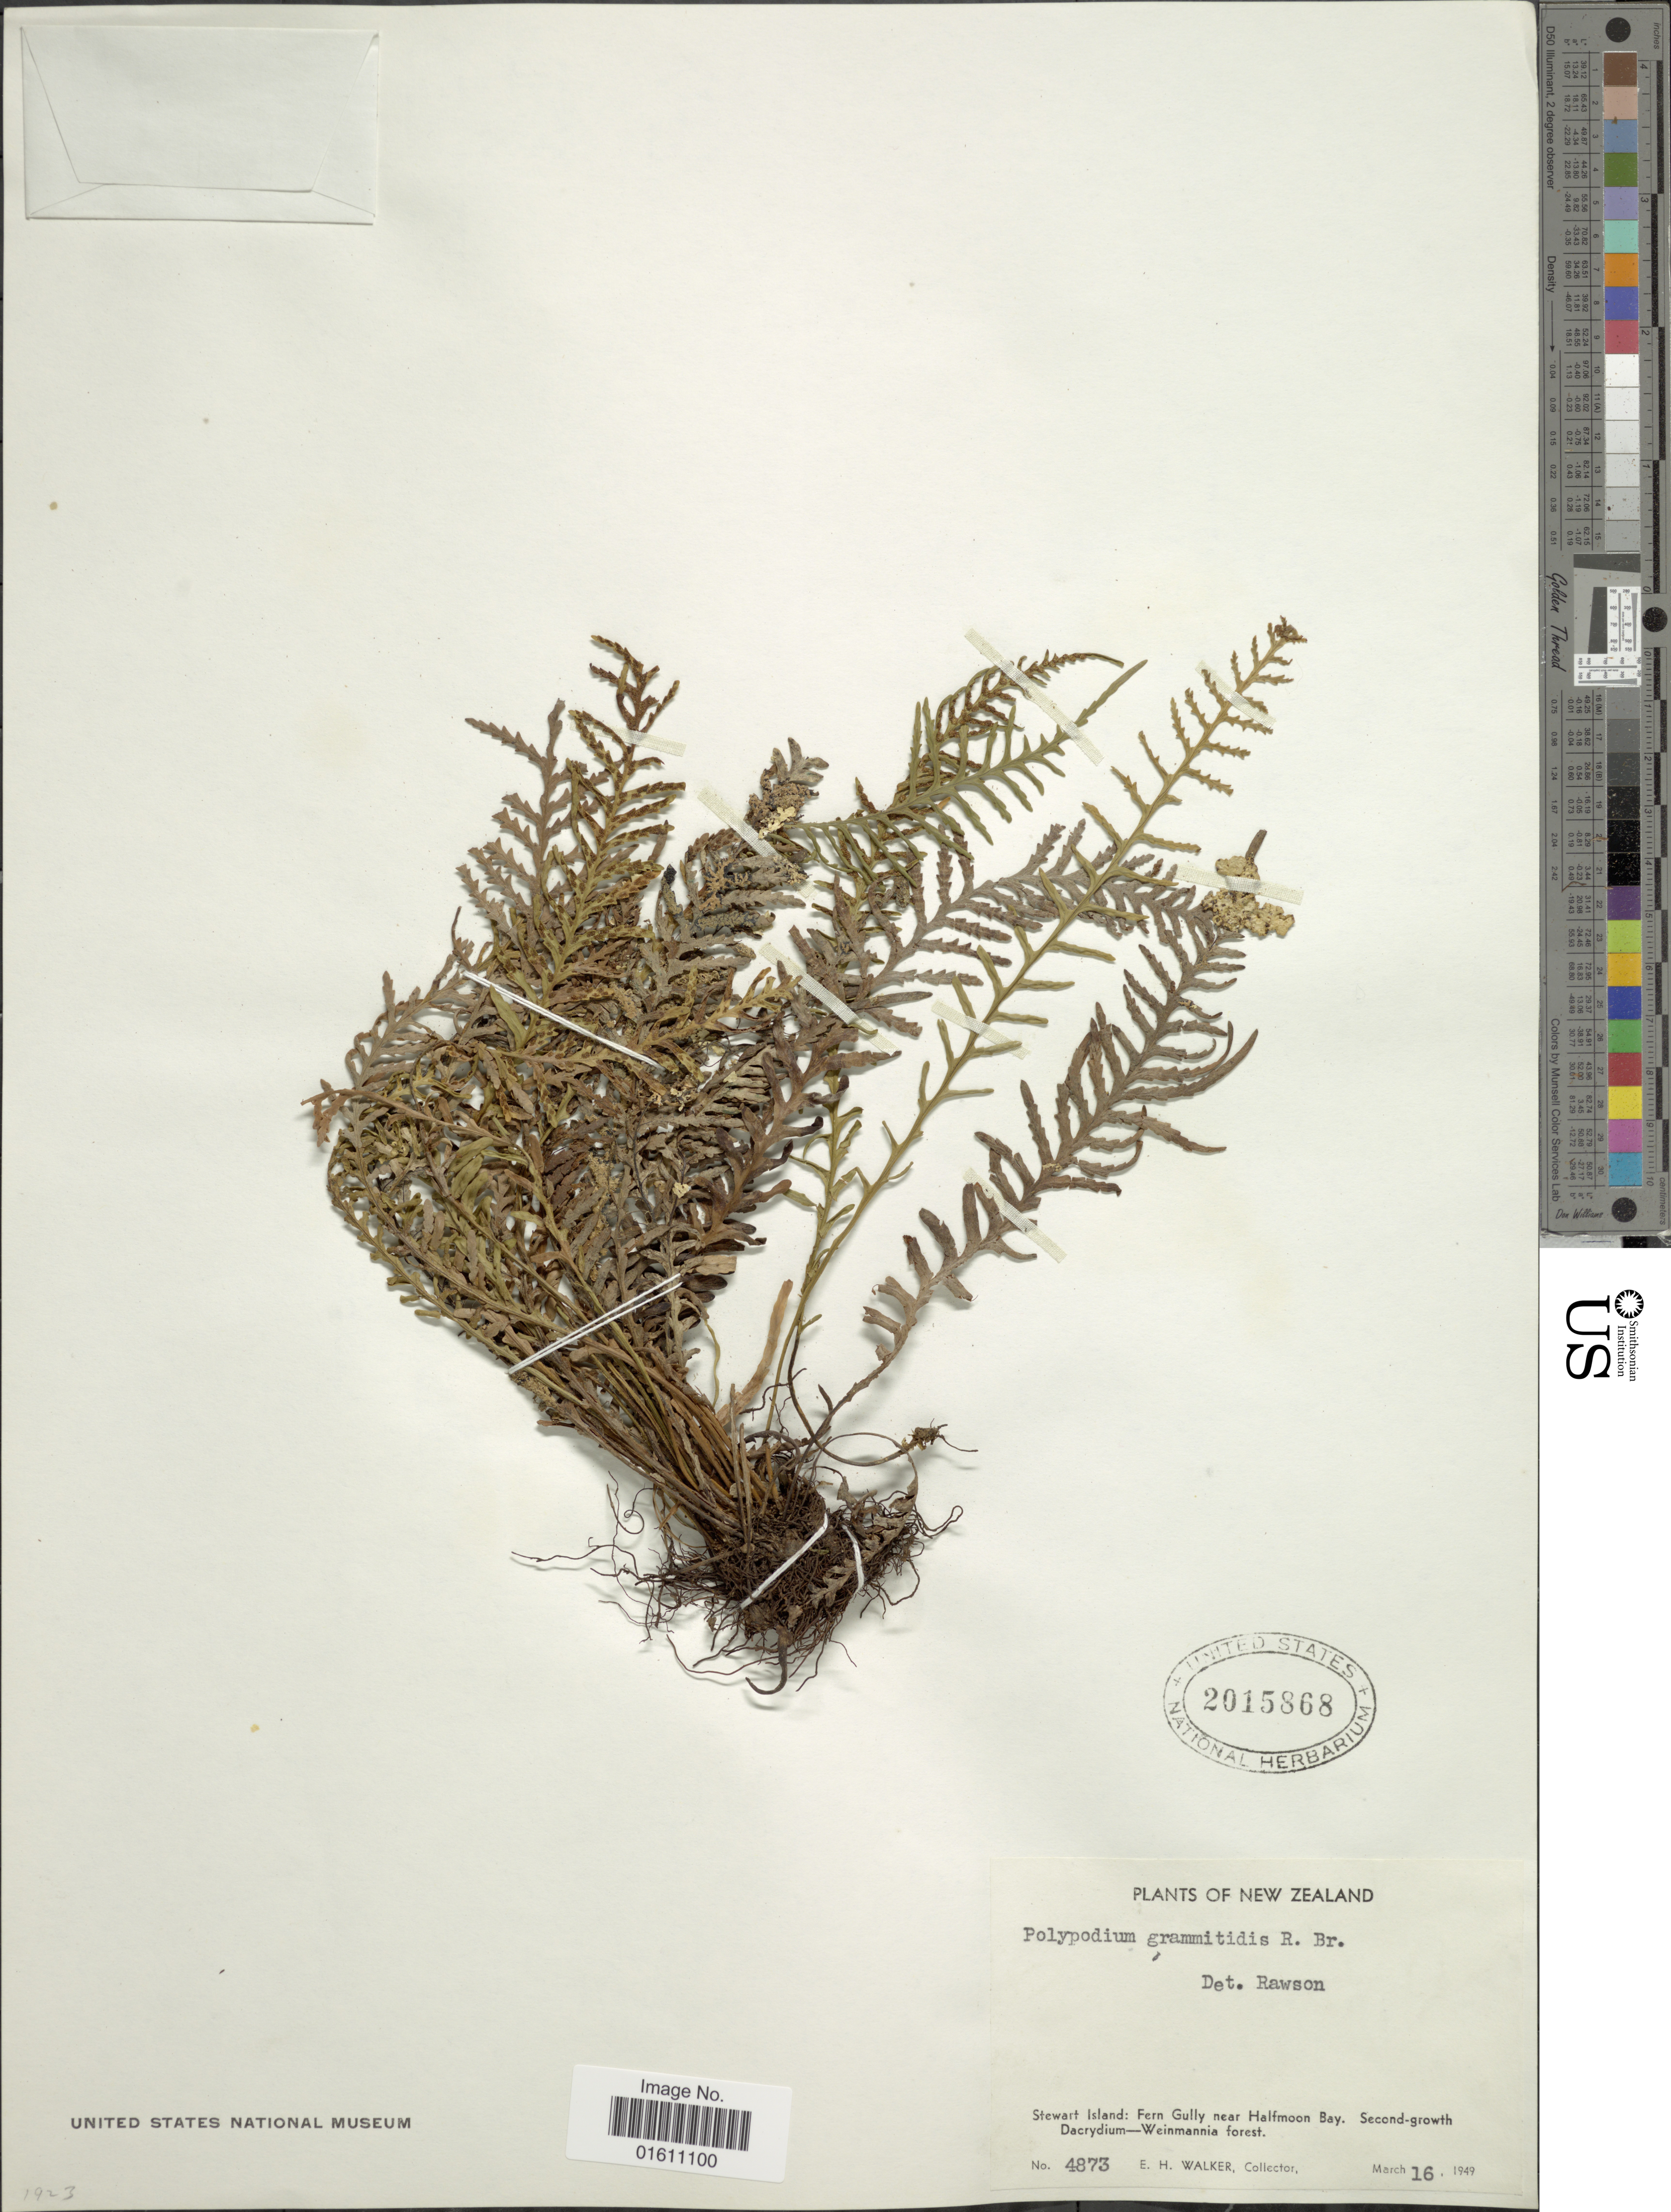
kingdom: Plantae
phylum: Tracheophyta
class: Polypodiopsida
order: Polypodiales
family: Polypodiaceae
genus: Notogrammitis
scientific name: Notogrammitis heterophylla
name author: (Labill.) Parris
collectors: E. H. Walker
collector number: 4873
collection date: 1949-03-16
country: New Zealand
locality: New Zealand, Stewart Island: Fern Gully near Halfmoon Bay. Second-growth Dacrydium-Weinmannia forest.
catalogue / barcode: US 2015868